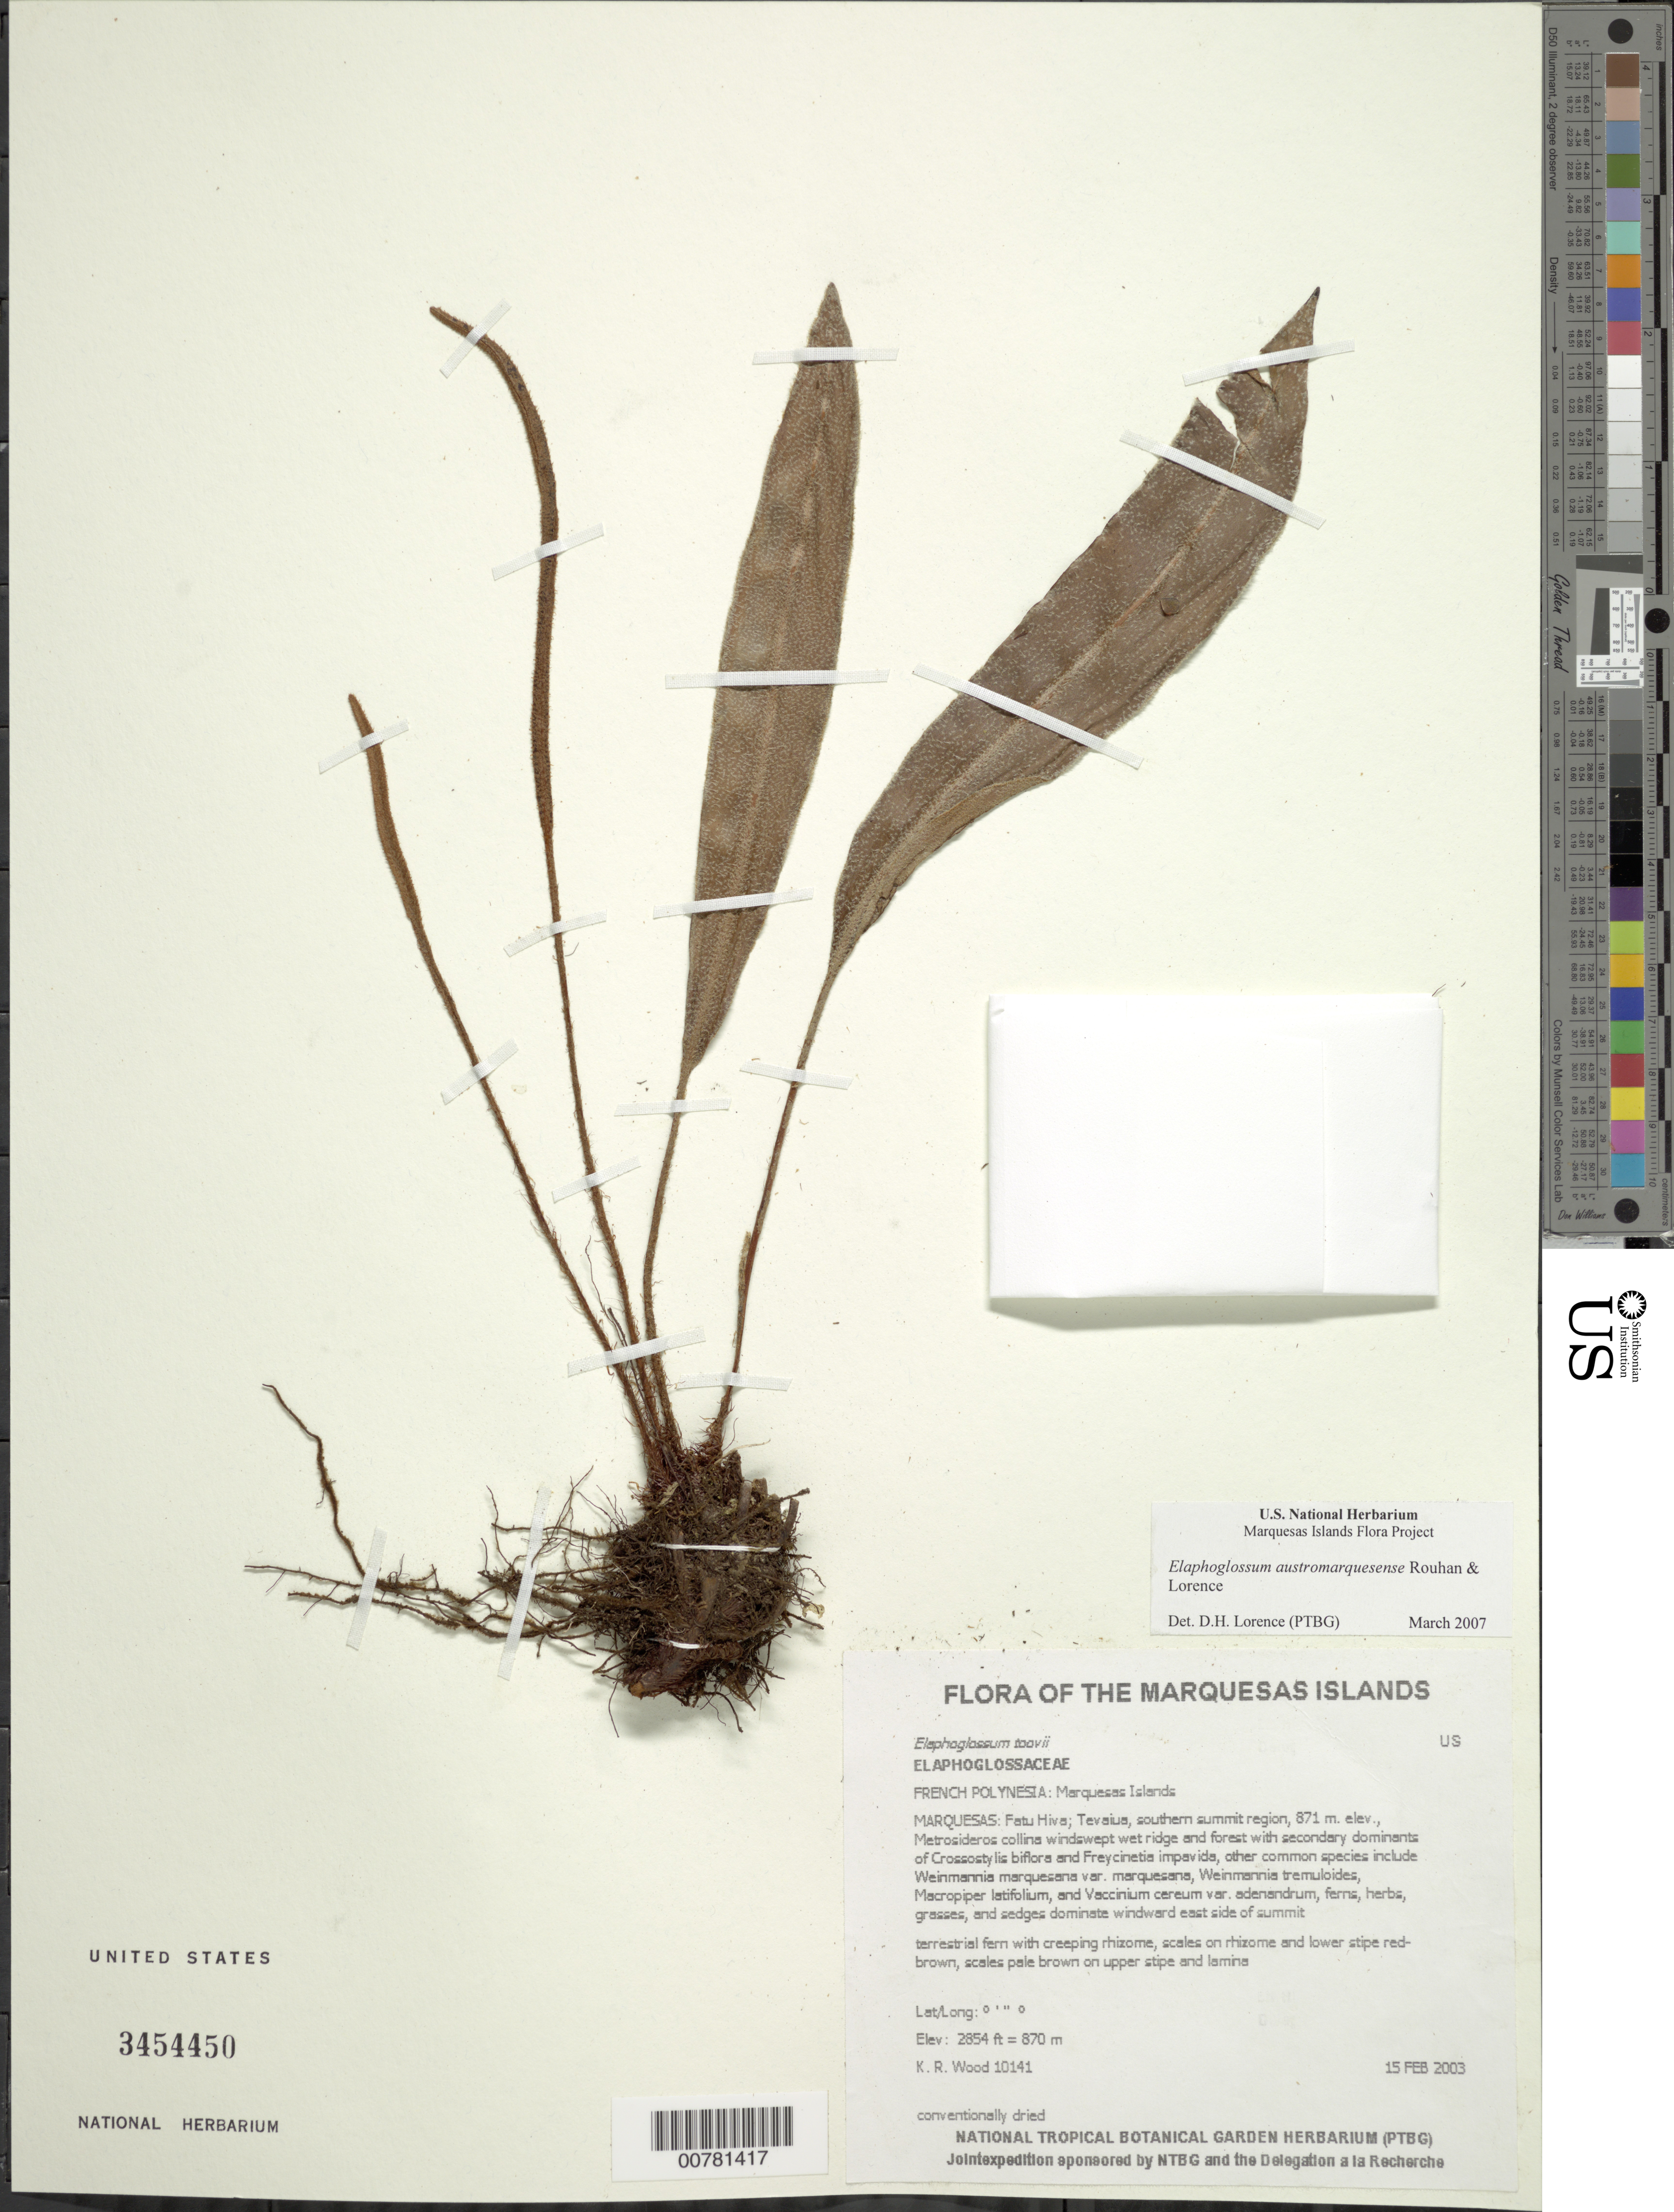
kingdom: Plantae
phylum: Tracheophyta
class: Polypodiopsida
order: Polypodiales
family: Dryopteridaceae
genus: Elaphoglossum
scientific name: Elaphoglossum austromarquesense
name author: Rouhan & Lorence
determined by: Lorence, David H., (PTBG), National Tropical Botanical Garden (UNITED STATES)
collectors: K. R. Wood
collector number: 10141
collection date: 2003-02-15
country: French Polynesia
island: Fatu Hiva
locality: Tevaiua, southern summit region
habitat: Metrosideros collina windswept wet ridge and forest with secondary dominants of Crossostylis biflora and Freycinetia impavida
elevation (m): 870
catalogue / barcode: US 3454450